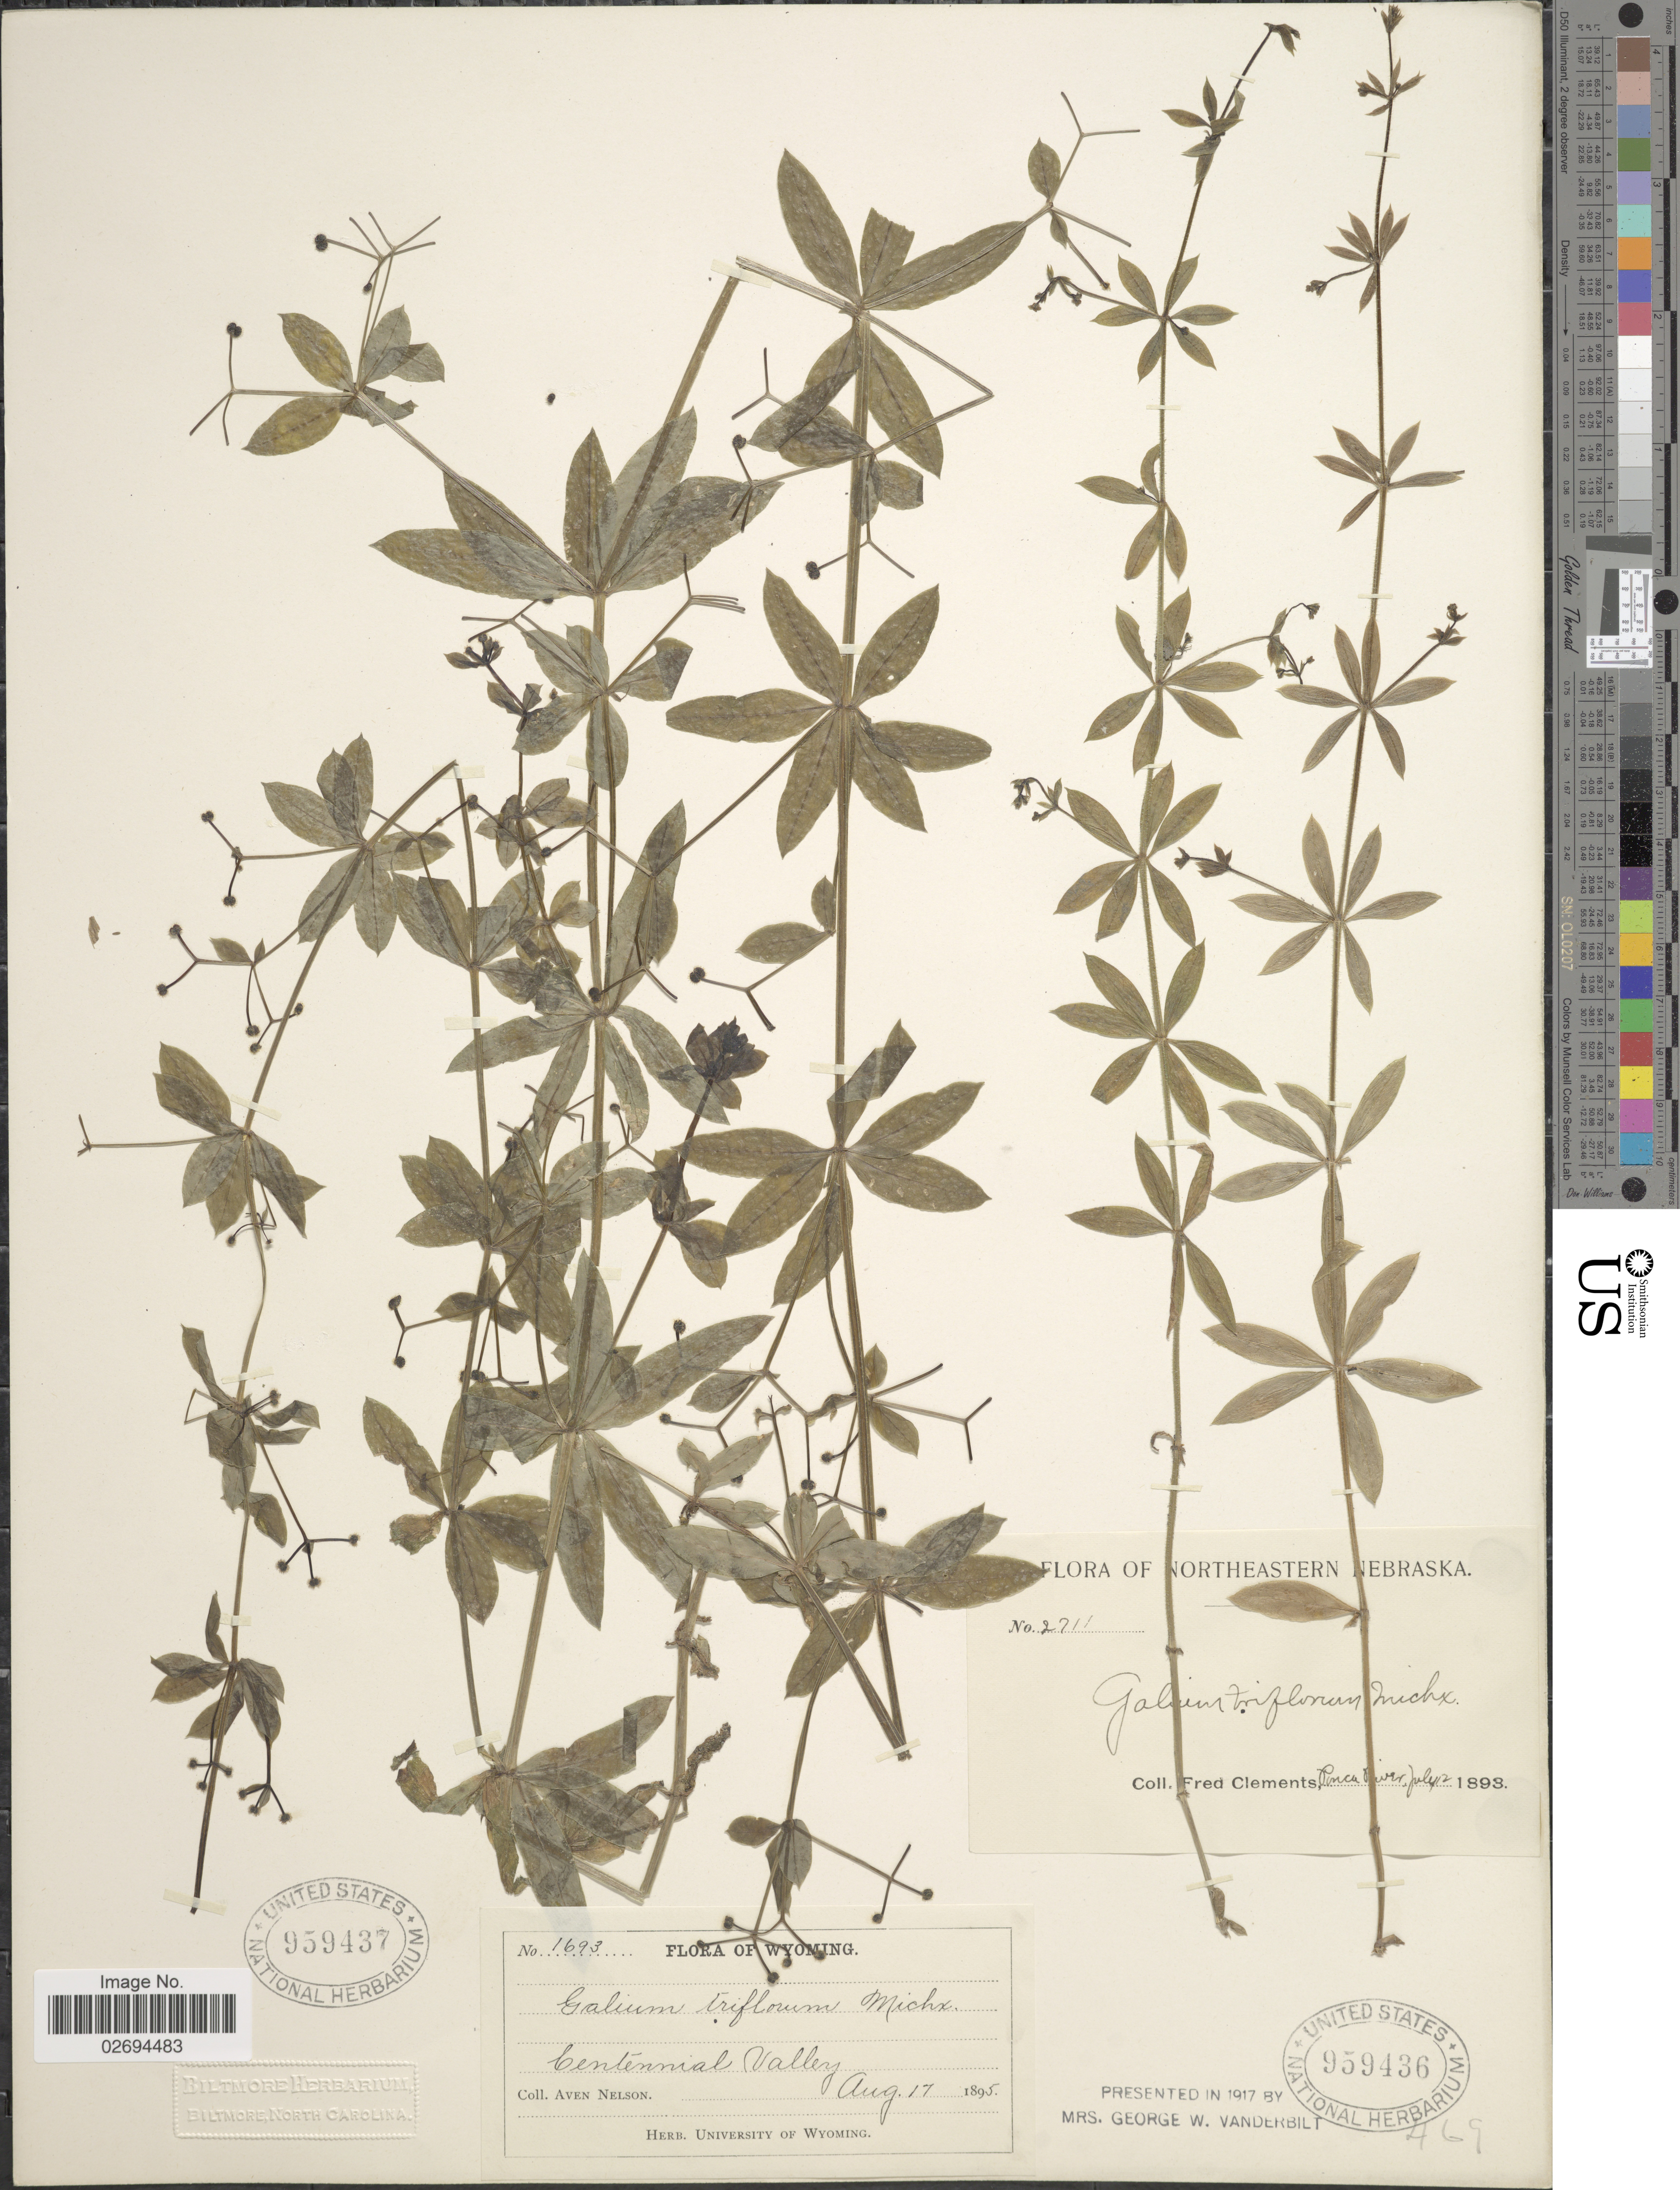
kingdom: Plantae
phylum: Tracheophyta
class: Magnoliopsida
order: Gentianales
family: Rubiaceae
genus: Galium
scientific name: Galium triflorum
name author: Michx.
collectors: F. E. Clements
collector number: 2711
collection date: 1893-07-02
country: United States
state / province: Nebraska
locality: Northeastern Nebraska. Ponca River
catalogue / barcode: US 959436